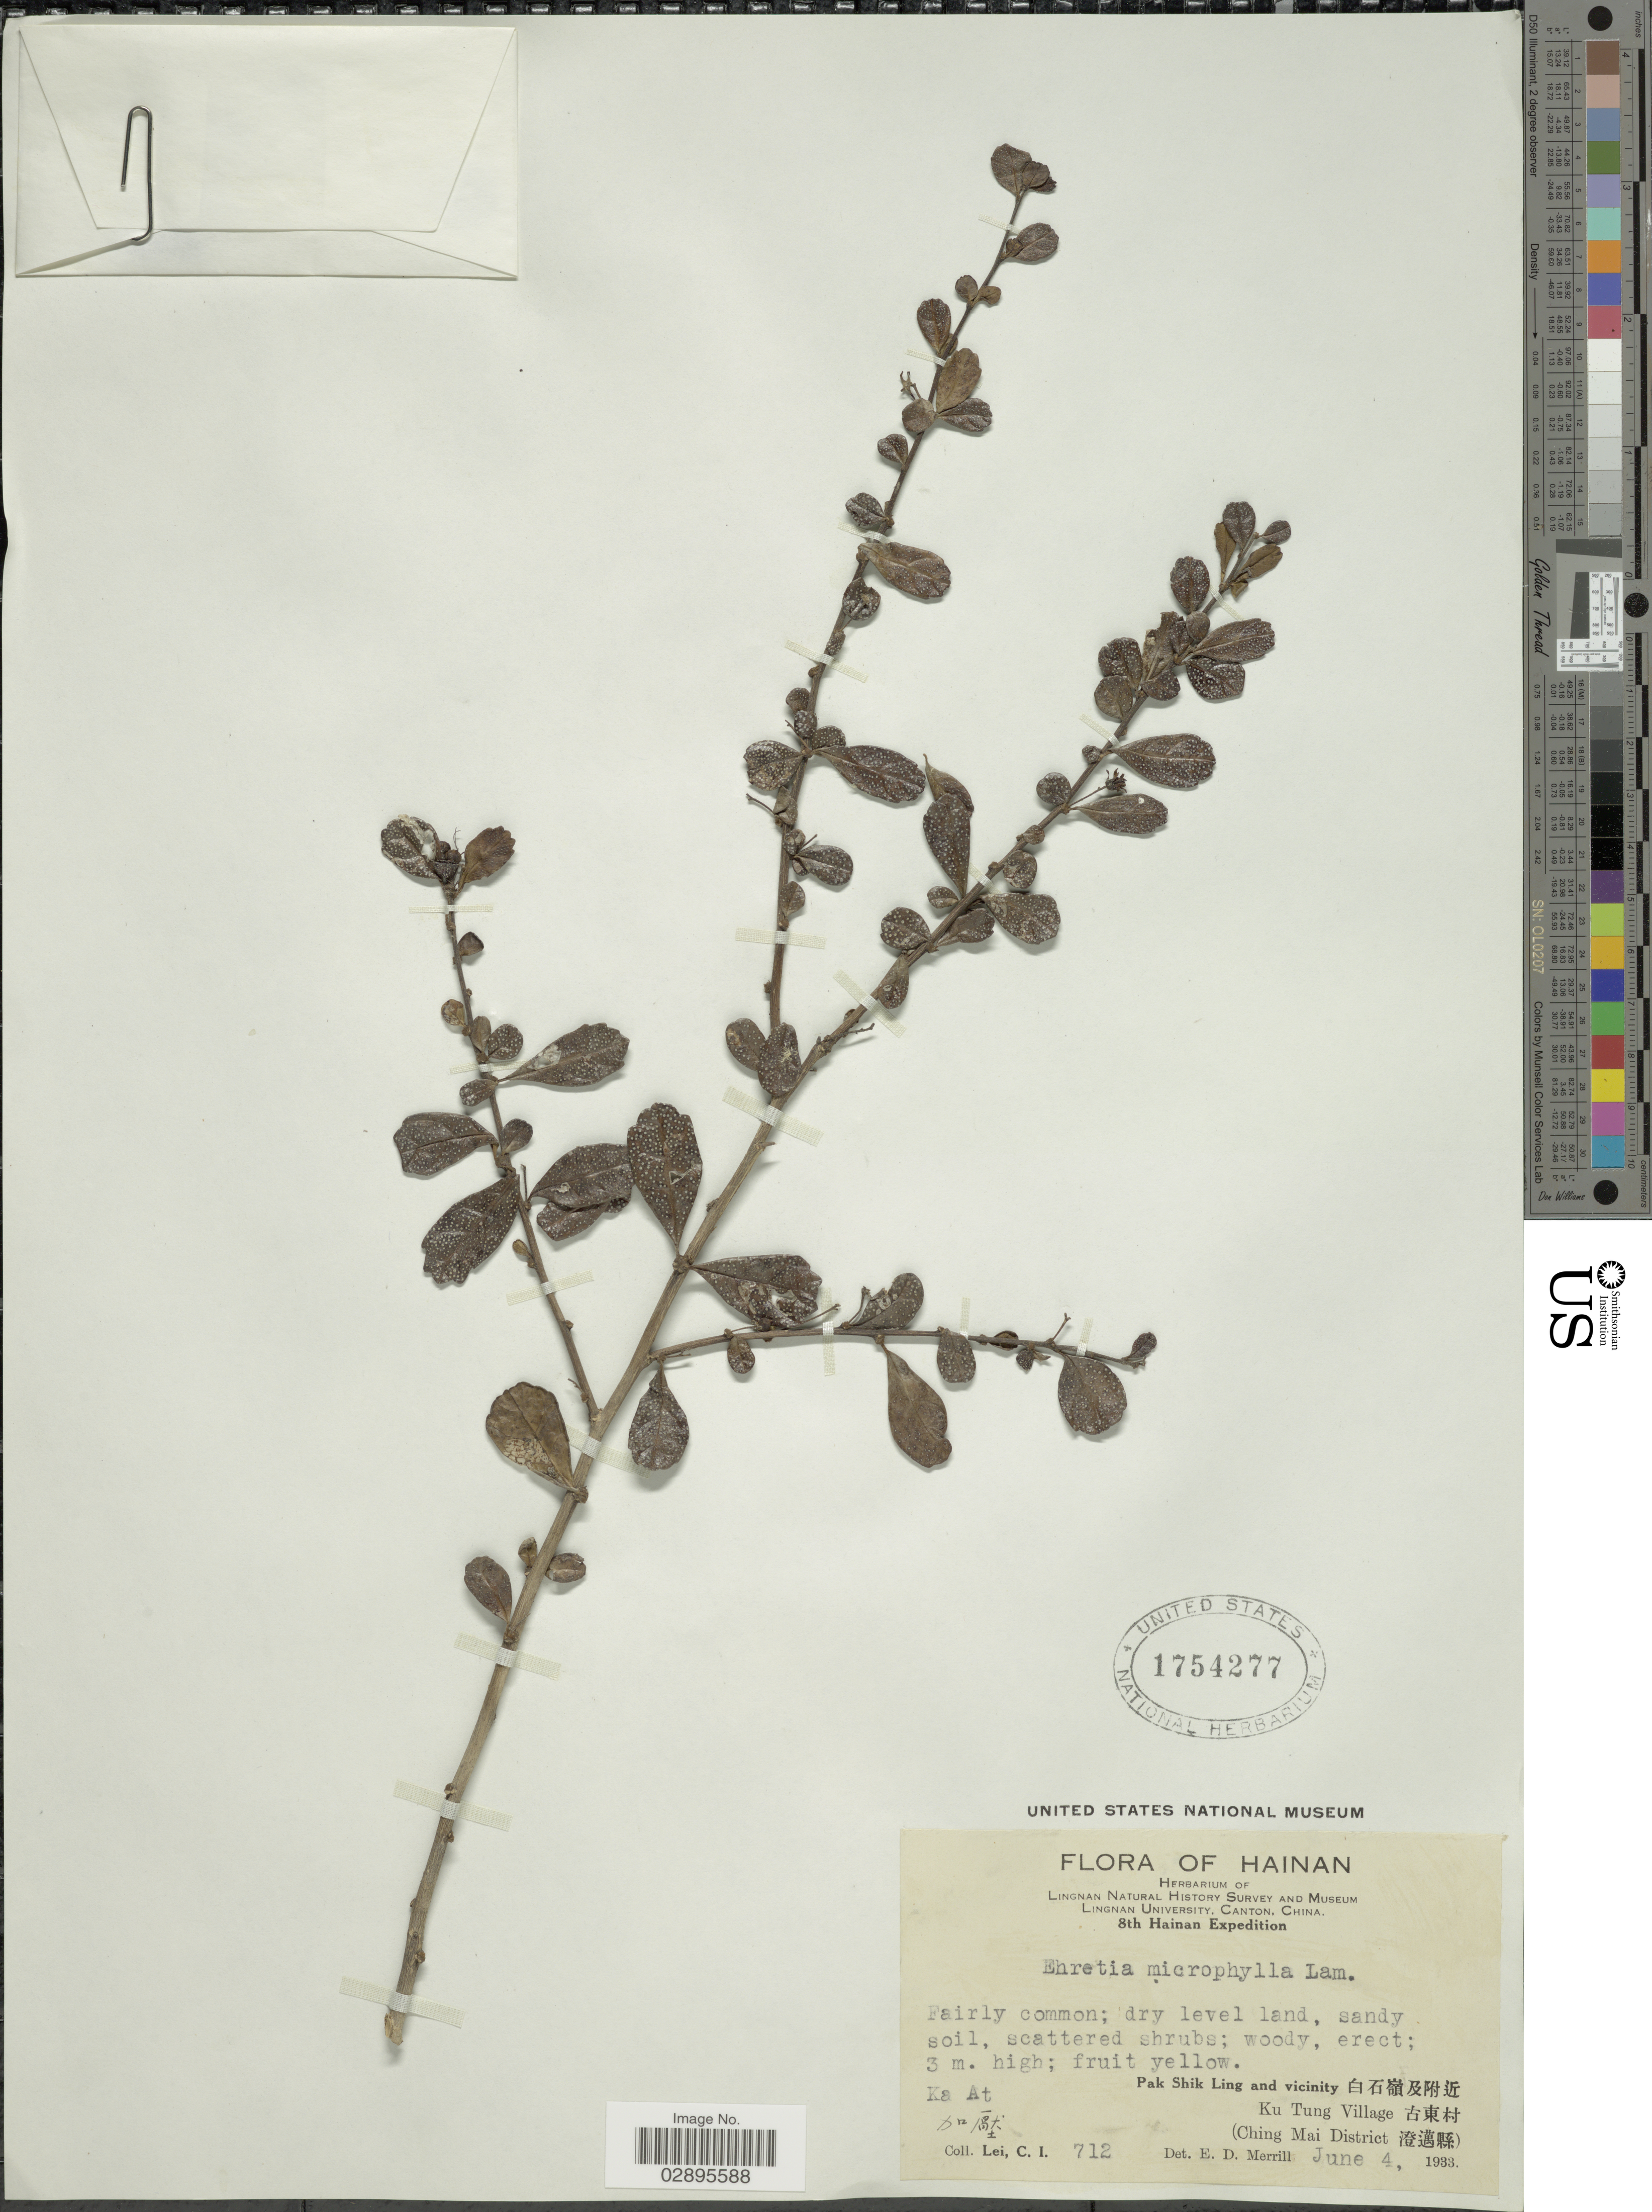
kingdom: Plantae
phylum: Tracheophyta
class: Magnoliopsida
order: Boraginales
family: Ehretiaceae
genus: Ehretia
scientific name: Ehretia microphylla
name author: Lam.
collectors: C. I. Lei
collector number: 712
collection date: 1933-06-04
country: China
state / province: Hainan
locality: Pak Shik Ling and vicinity, Ka At. Ku Tung Village (Ching Mai District).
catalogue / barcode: US 1754277